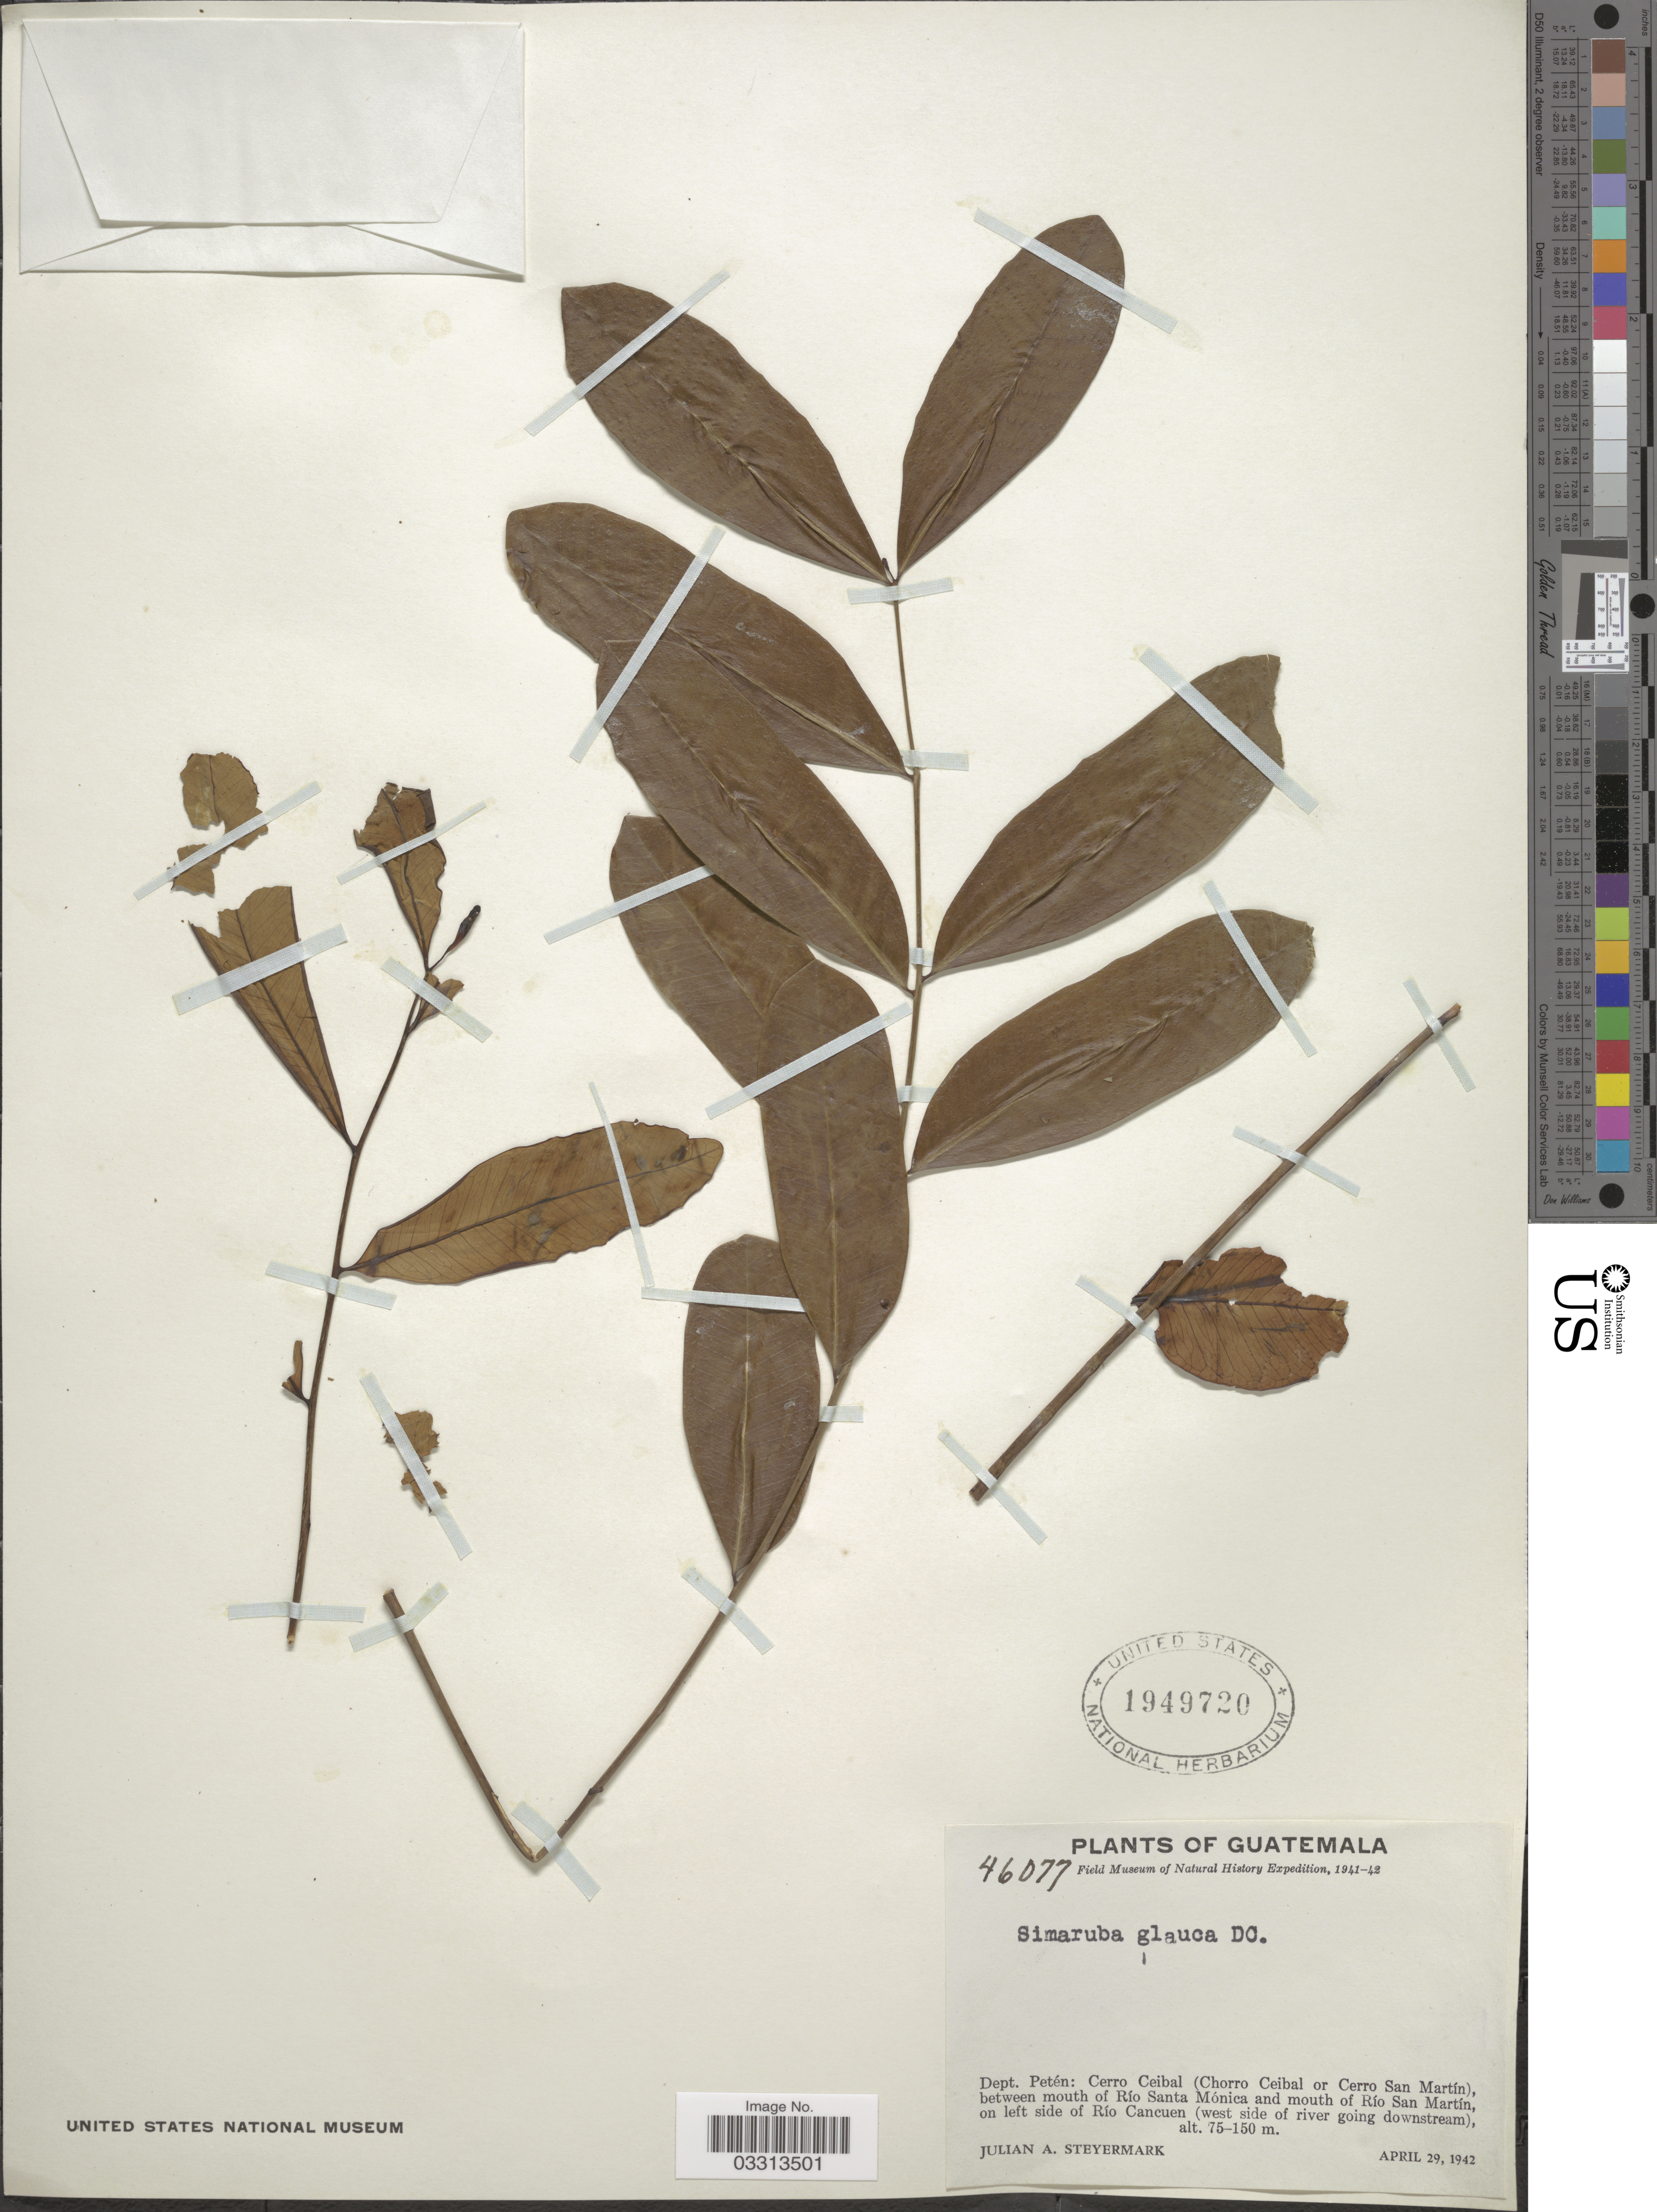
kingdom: Plantae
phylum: Tracheophyta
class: Magnoliopsida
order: Sapindales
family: Simaroubaceae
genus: Simarouba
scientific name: Simarouba glauca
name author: DC.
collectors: J. Steyermark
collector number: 46077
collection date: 1942-04-29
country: Guatemala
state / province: El Petén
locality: Dept. Petén: Cerro Ceibal (Chorro Ceibal or Cerro San Martín), between mouth of Río Santa (Mónica and mouth of Río San Martín, on left side of Río Cancuen (west side of river going downstream).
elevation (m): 75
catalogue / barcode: US 1949720